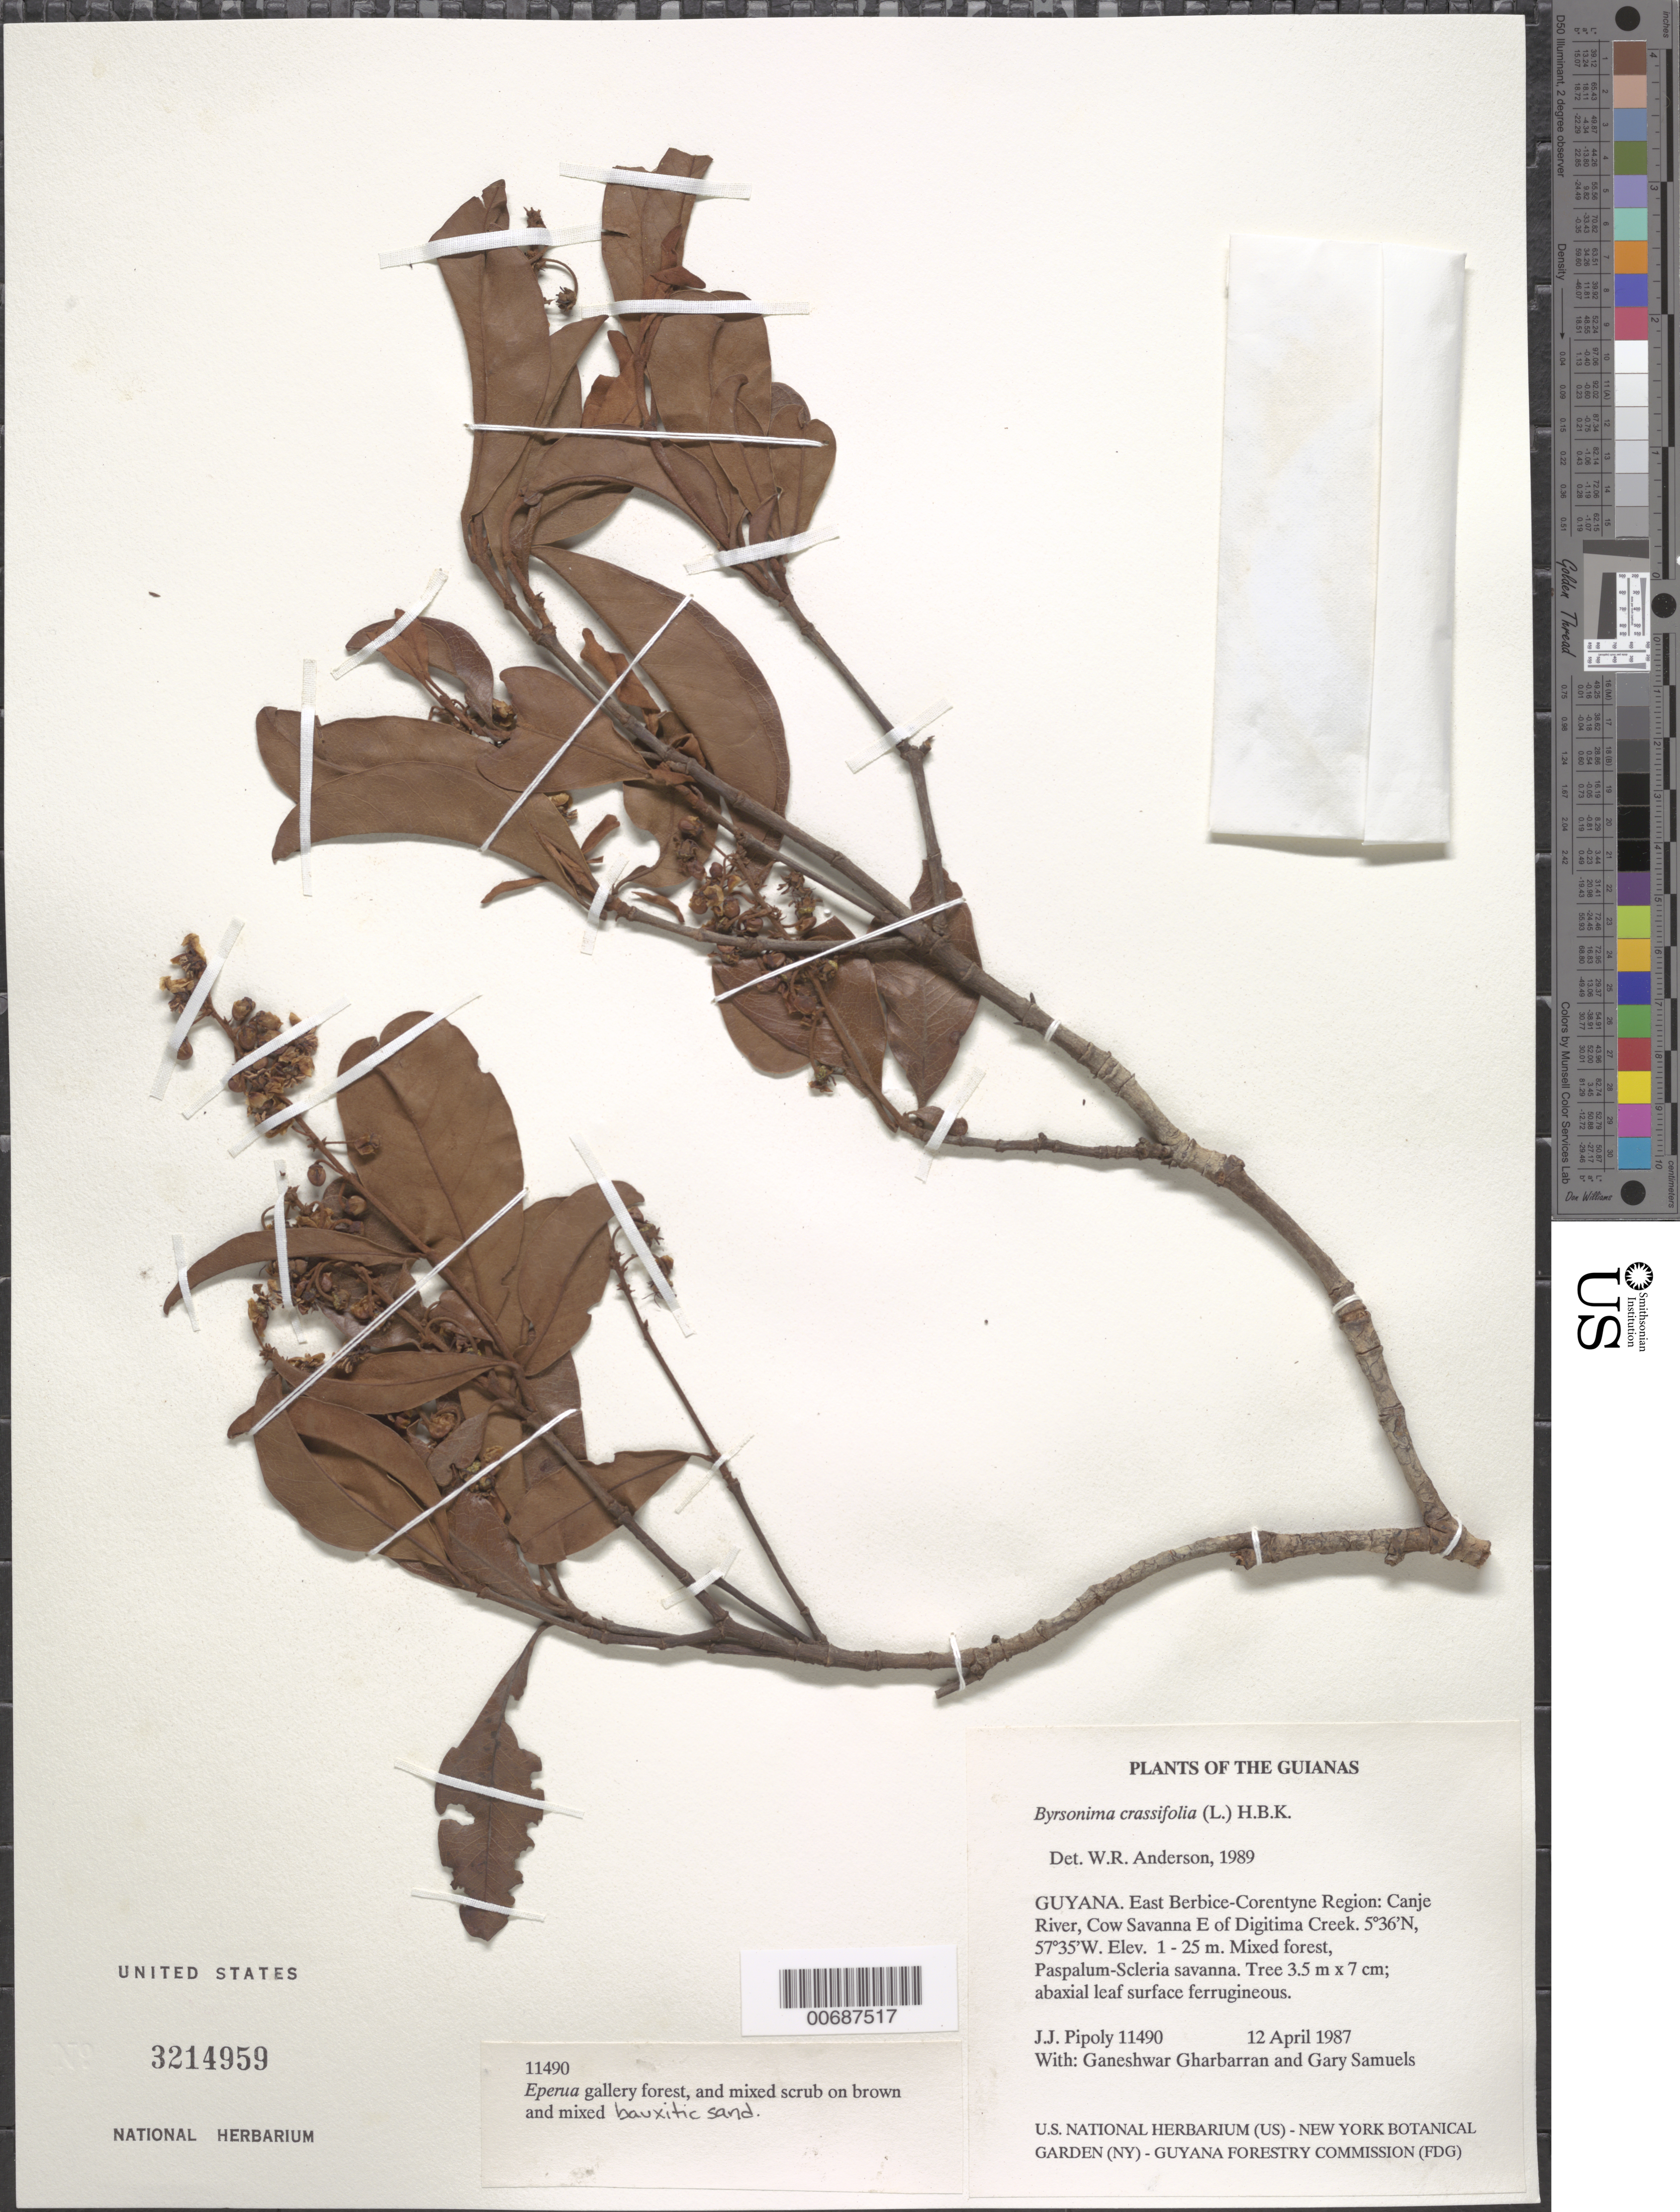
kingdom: Plantae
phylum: Tracheophyta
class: Magnoliopsida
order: Malpighiales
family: Malpighiaceae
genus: Byrsonima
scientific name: Byrsonima crassifolia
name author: (L.) Kunth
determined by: Anderson, W. R., (MICH), University of Michigan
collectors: J. J. Pipoly, G. Gharbarran & G. Samuels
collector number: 11490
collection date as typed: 12 April 1987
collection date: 1987-04-12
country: Guyana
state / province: E. Berbice-Corentyne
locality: Canje River, Cow Savanna E of Digitima Creek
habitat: Mixed forest, Paspalum-Scleria savanna, Eperua gallery forest and mixed scrub on brown and mixed bauxitic sand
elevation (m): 1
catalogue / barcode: US 3214959